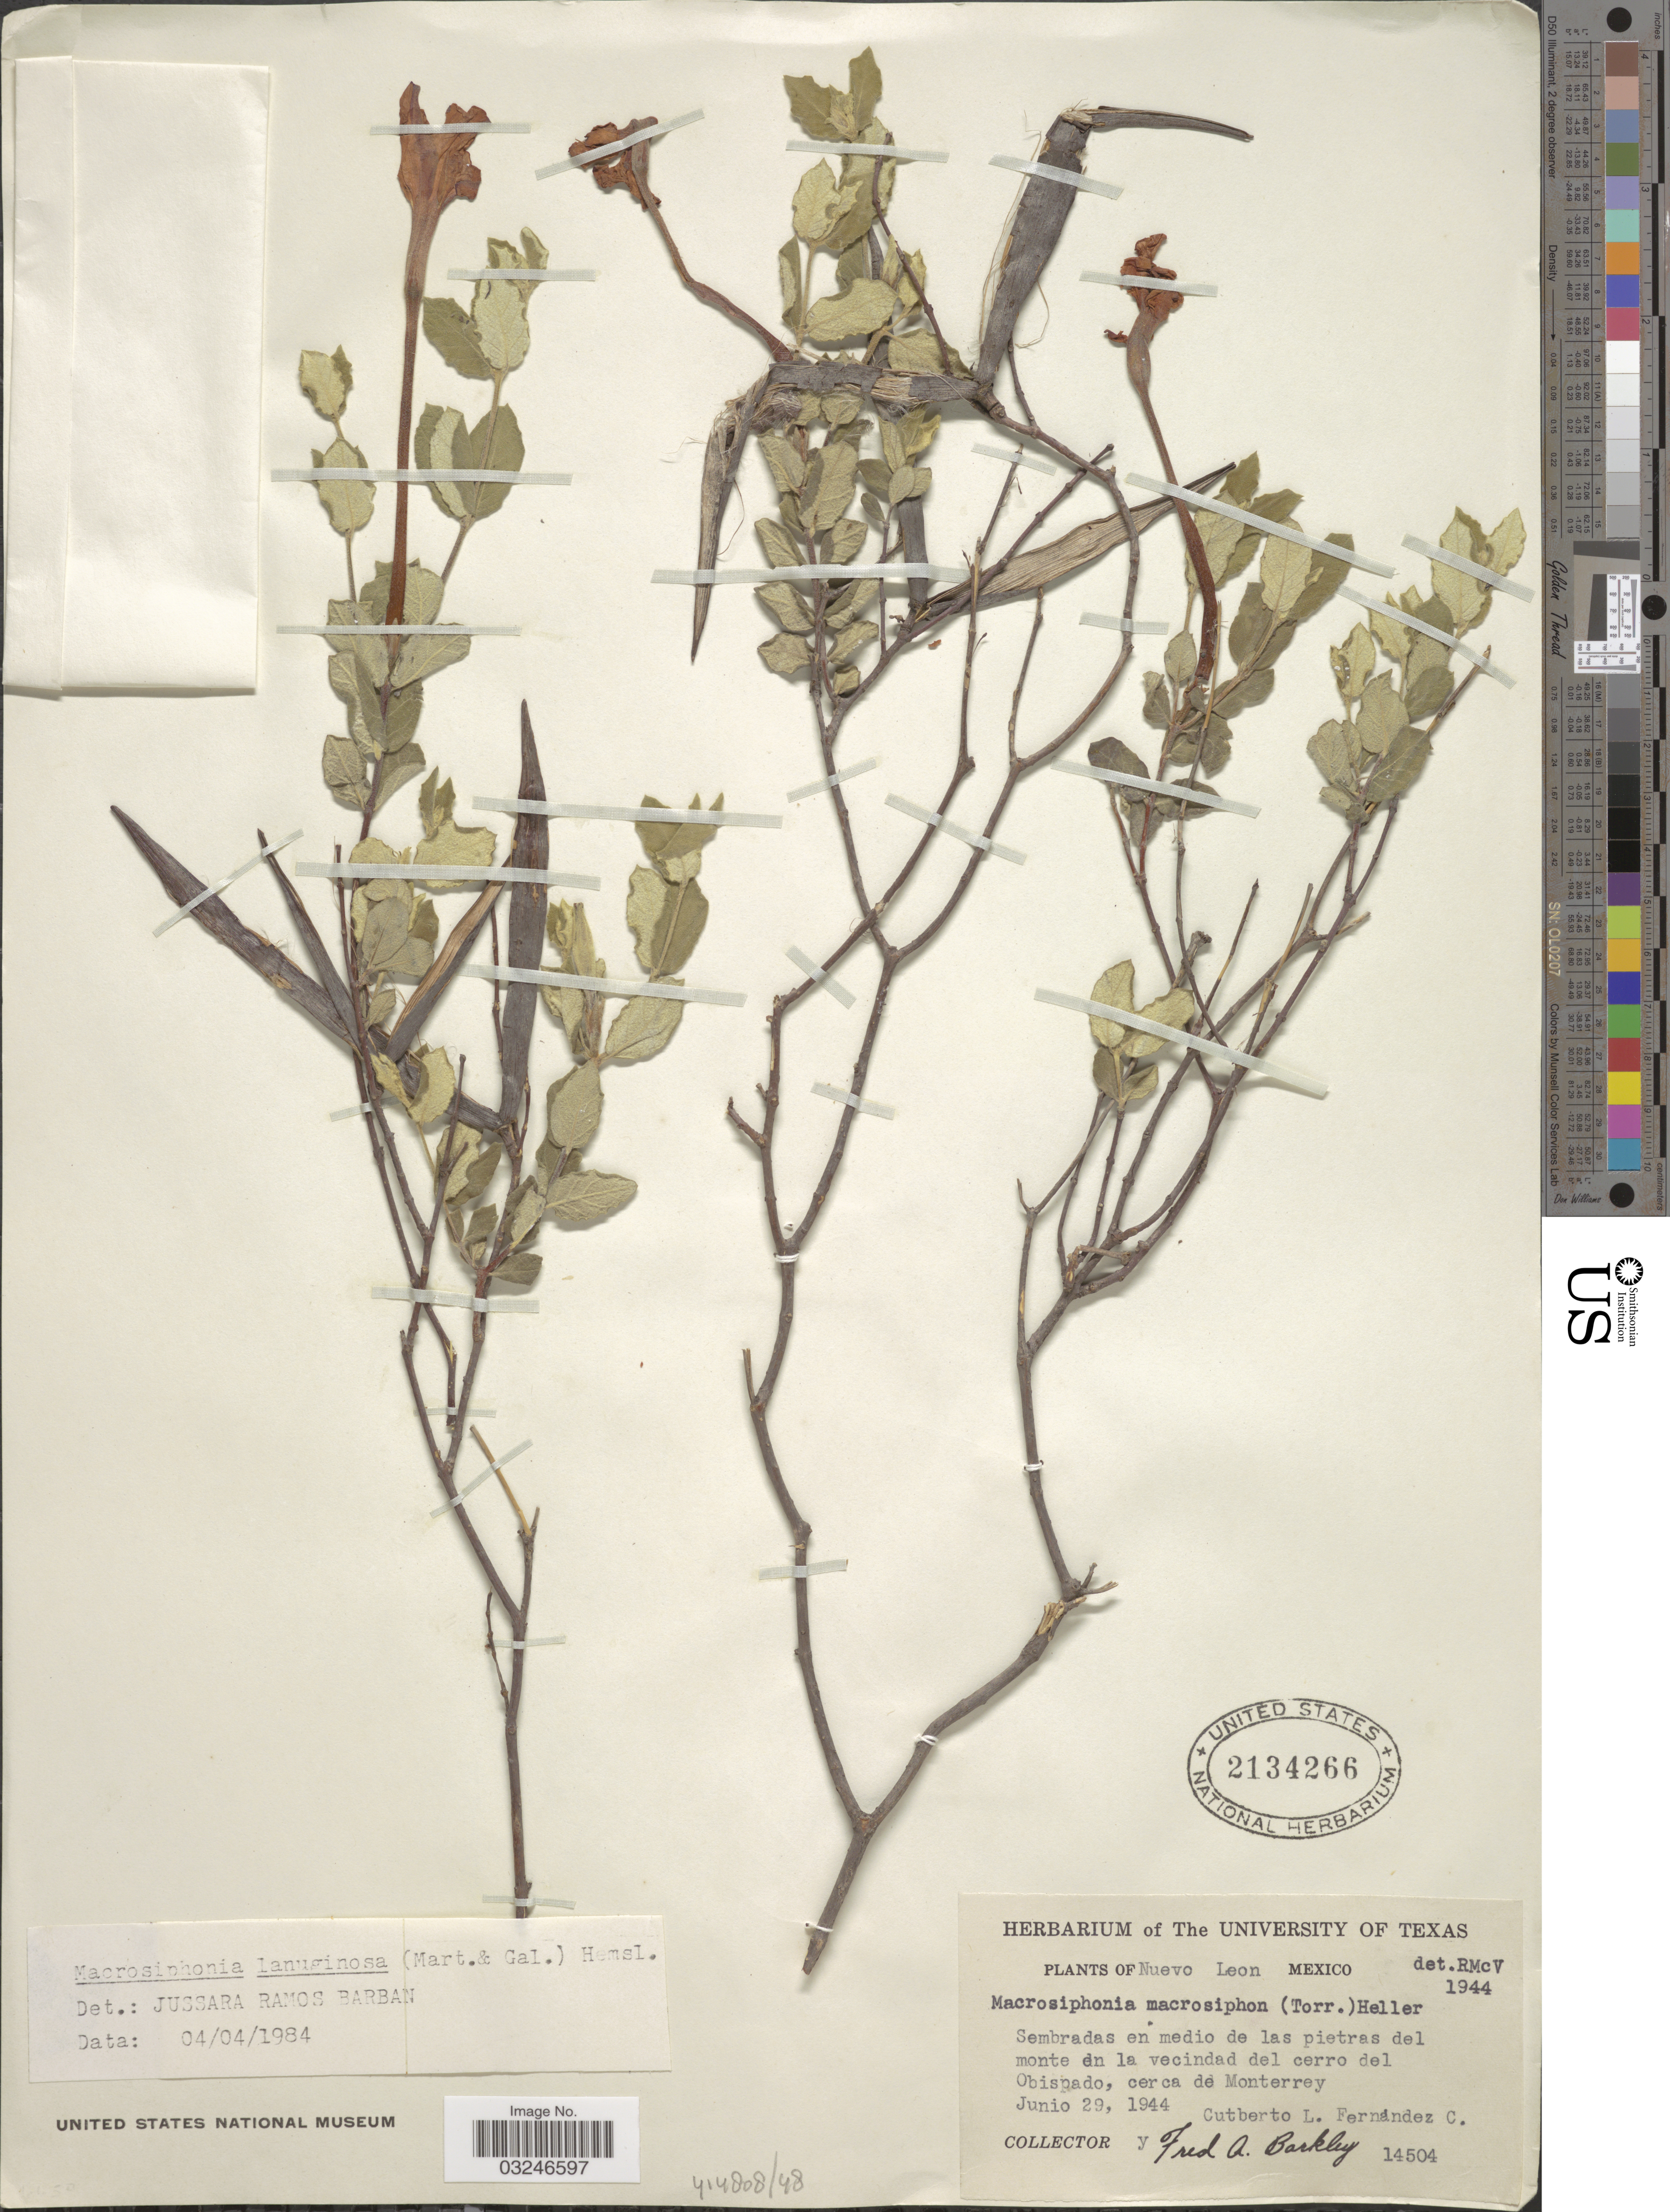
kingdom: Plantae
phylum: Tracheophyta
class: Magnoliopsida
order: Gentianales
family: Apocynaceae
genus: Macrosiphonia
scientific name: Macrosiphonia lanuginosa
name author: (M. Martens & Galeotti) Hemsl.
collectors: C. L. Fernández C. & F. A. Barkley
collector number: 14504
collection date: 1944-06-29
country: Mexico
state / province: Nuevo León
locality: Sembradas en medio de las pietras del monte en la vecindad del cerro del Obispado, cerca de Monterrey.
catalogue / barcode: US 2134266